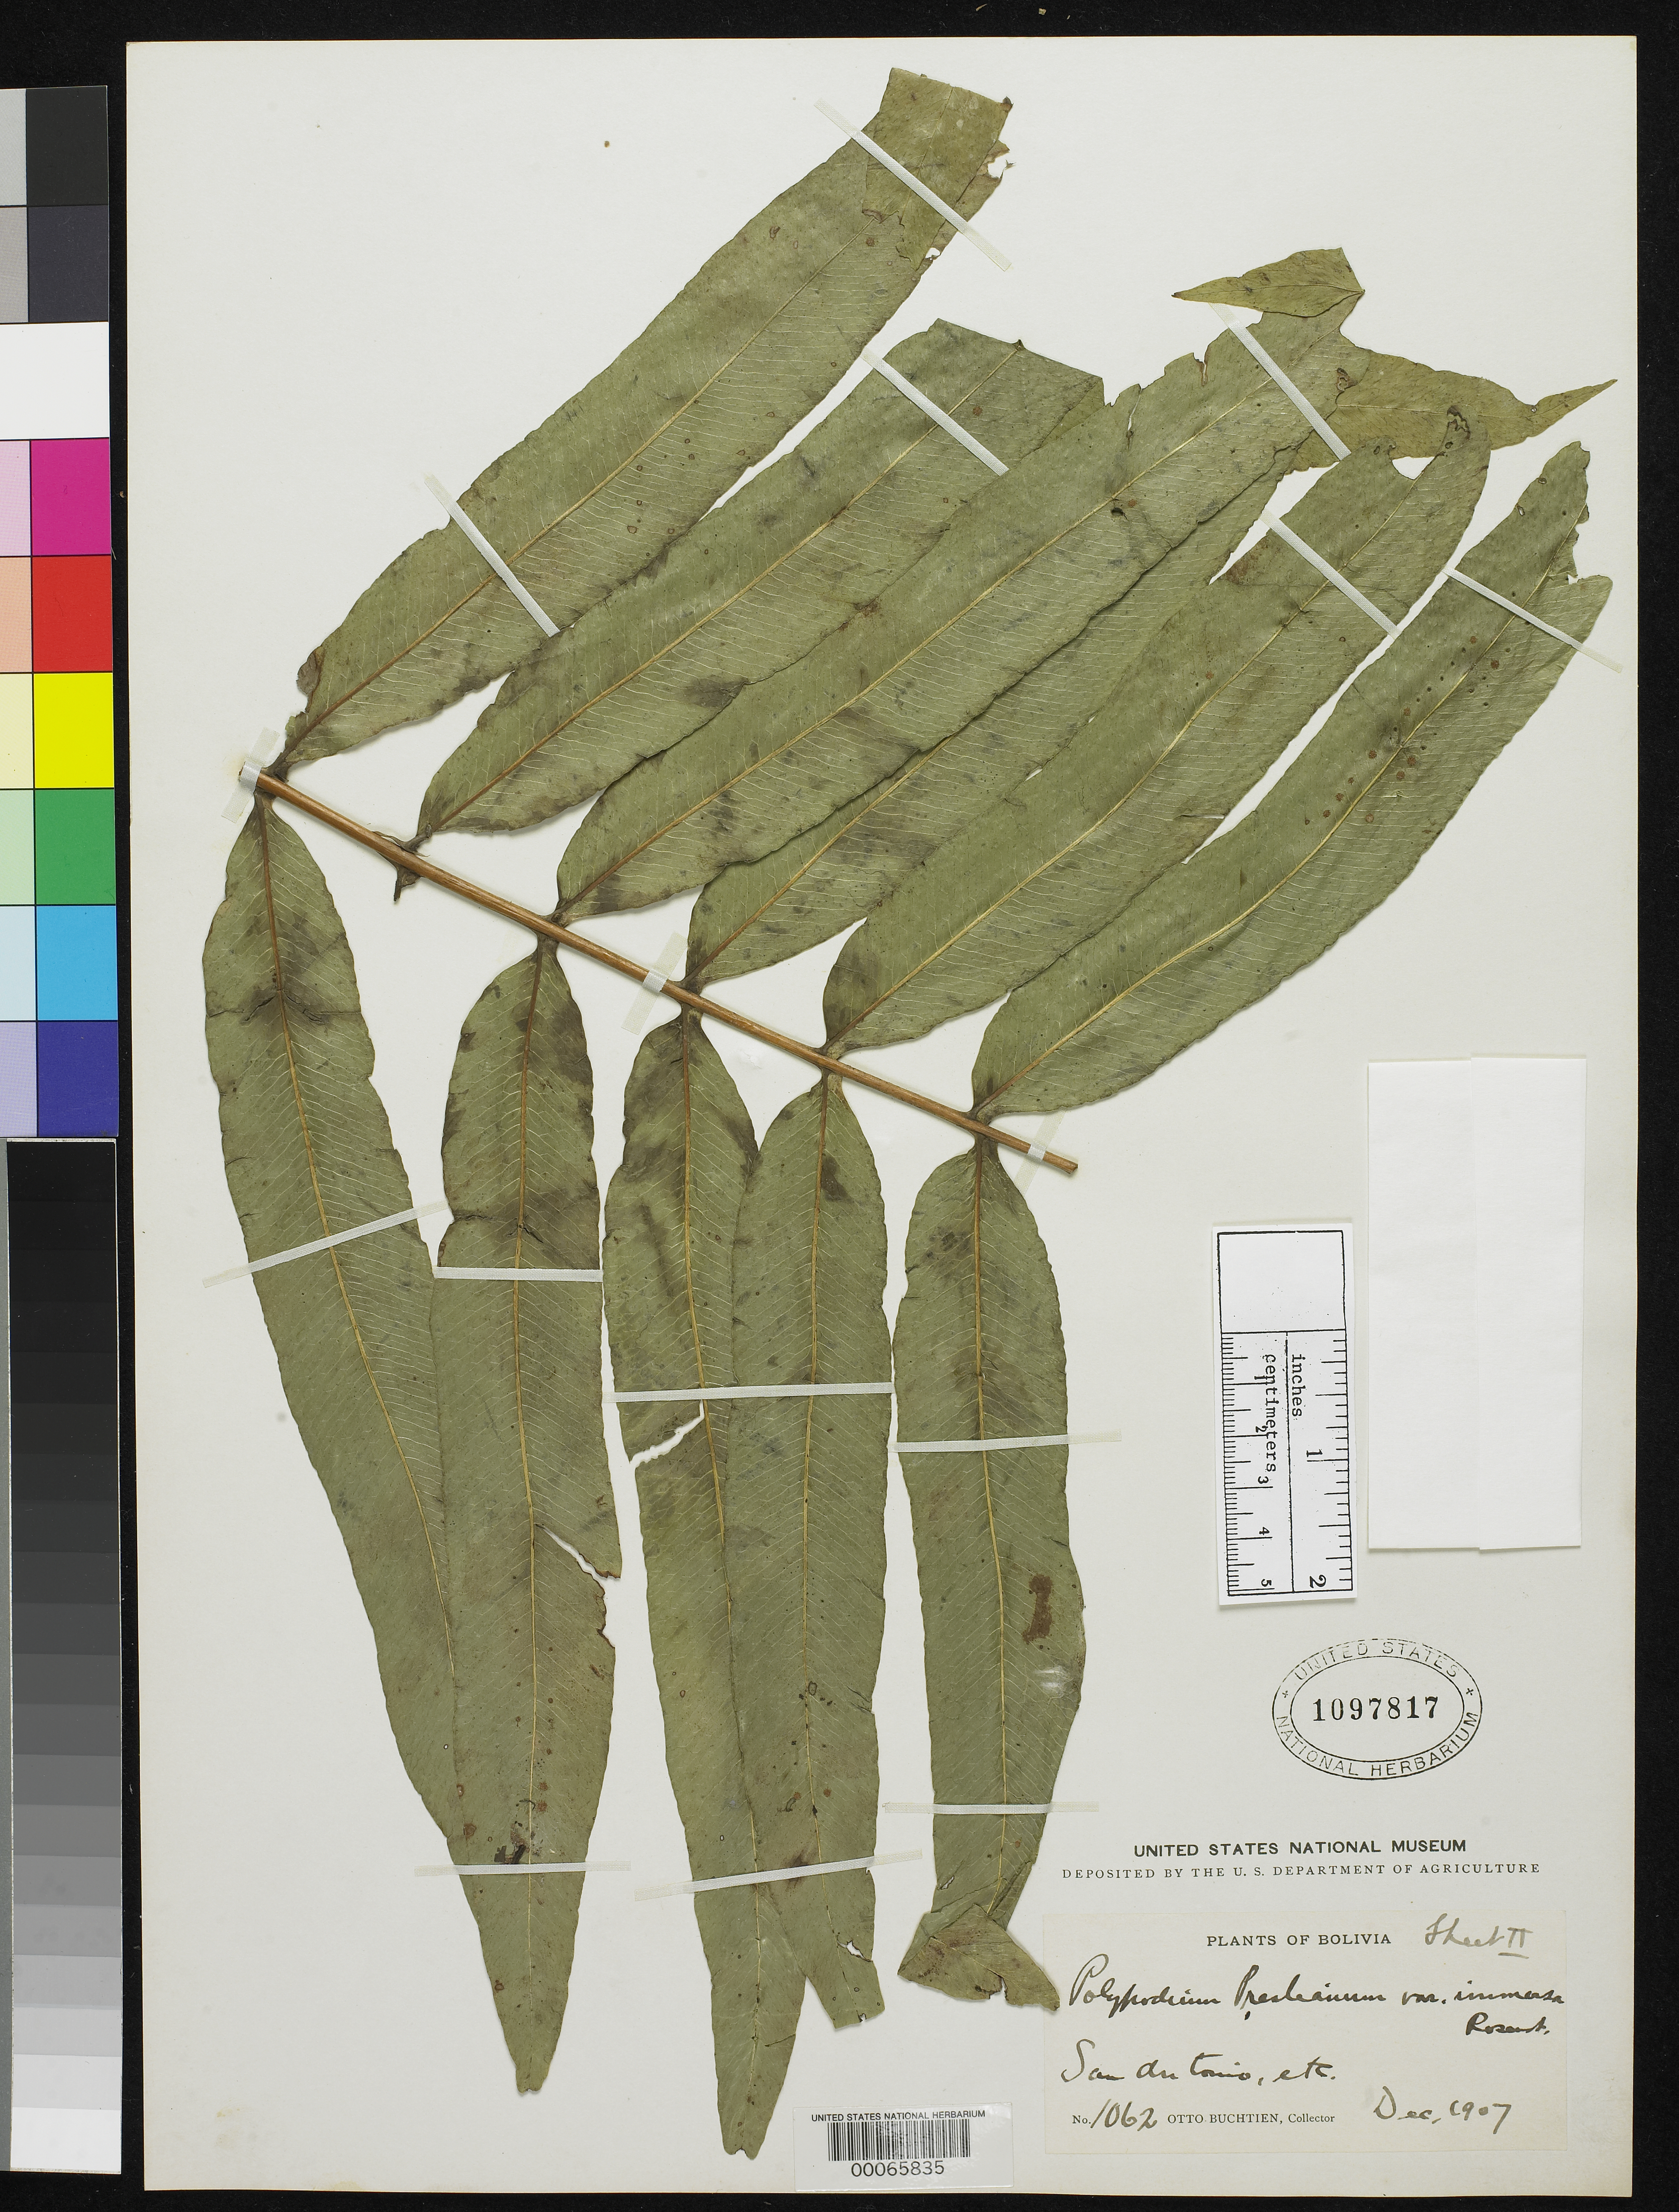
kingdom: Plantae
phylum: Tracheophyta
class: Polypodiopsida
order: Polypodiales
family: Polypodiaceae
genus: Polypodium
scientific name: Polypodium preslianum var. immersum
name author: Rosenst.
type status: Isotype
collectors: O. Buchtien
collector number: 1062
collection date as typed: Dec 1907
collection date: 1907-12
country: Bolivia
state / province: La Paz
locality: San Antonia.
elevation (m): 800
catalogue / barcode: US 1097817